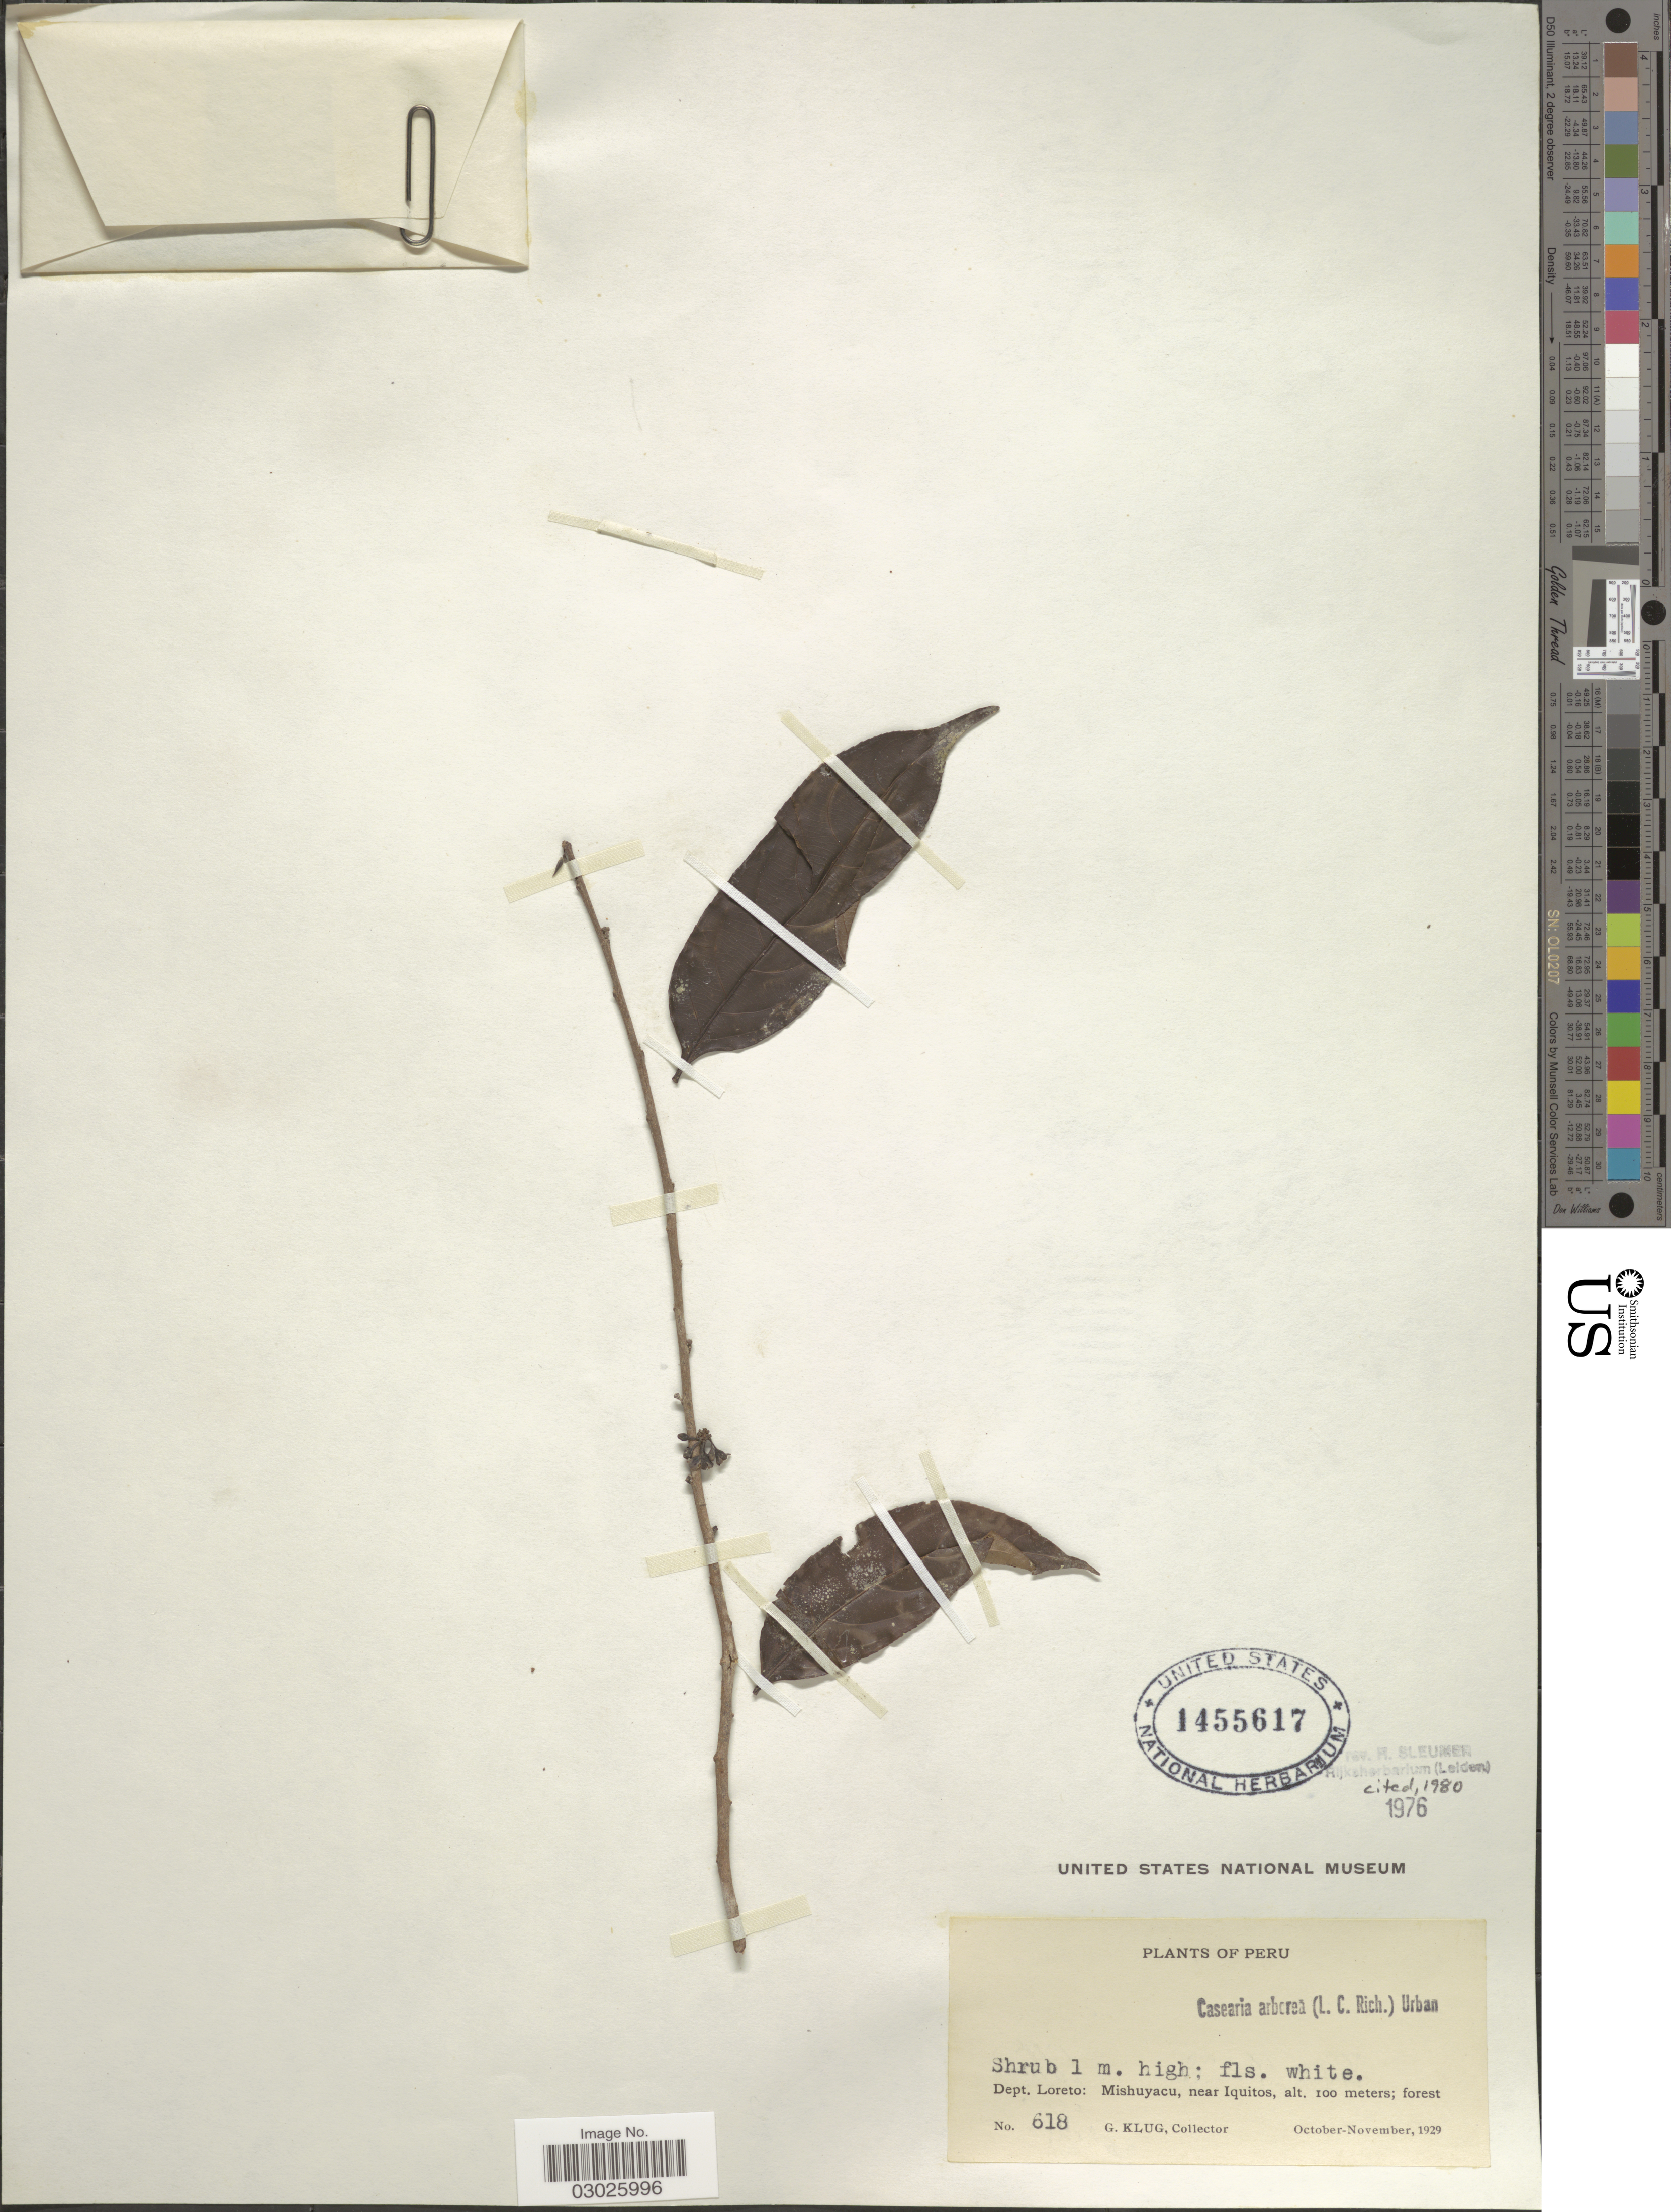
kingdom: Plantae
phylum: Tracheophyta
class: Magnoliopsida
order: Malpighiales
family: Salicaceae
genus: Casearia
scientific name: Casearia arborea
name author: (Rich.) Urb.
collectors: G. Klug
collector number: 618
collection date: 1929-10/1929-11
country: Peru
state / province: Loreto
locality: Dept. Loreto: Mishuyacu, near Iquitos.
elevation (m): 100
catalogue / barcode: US 1455617